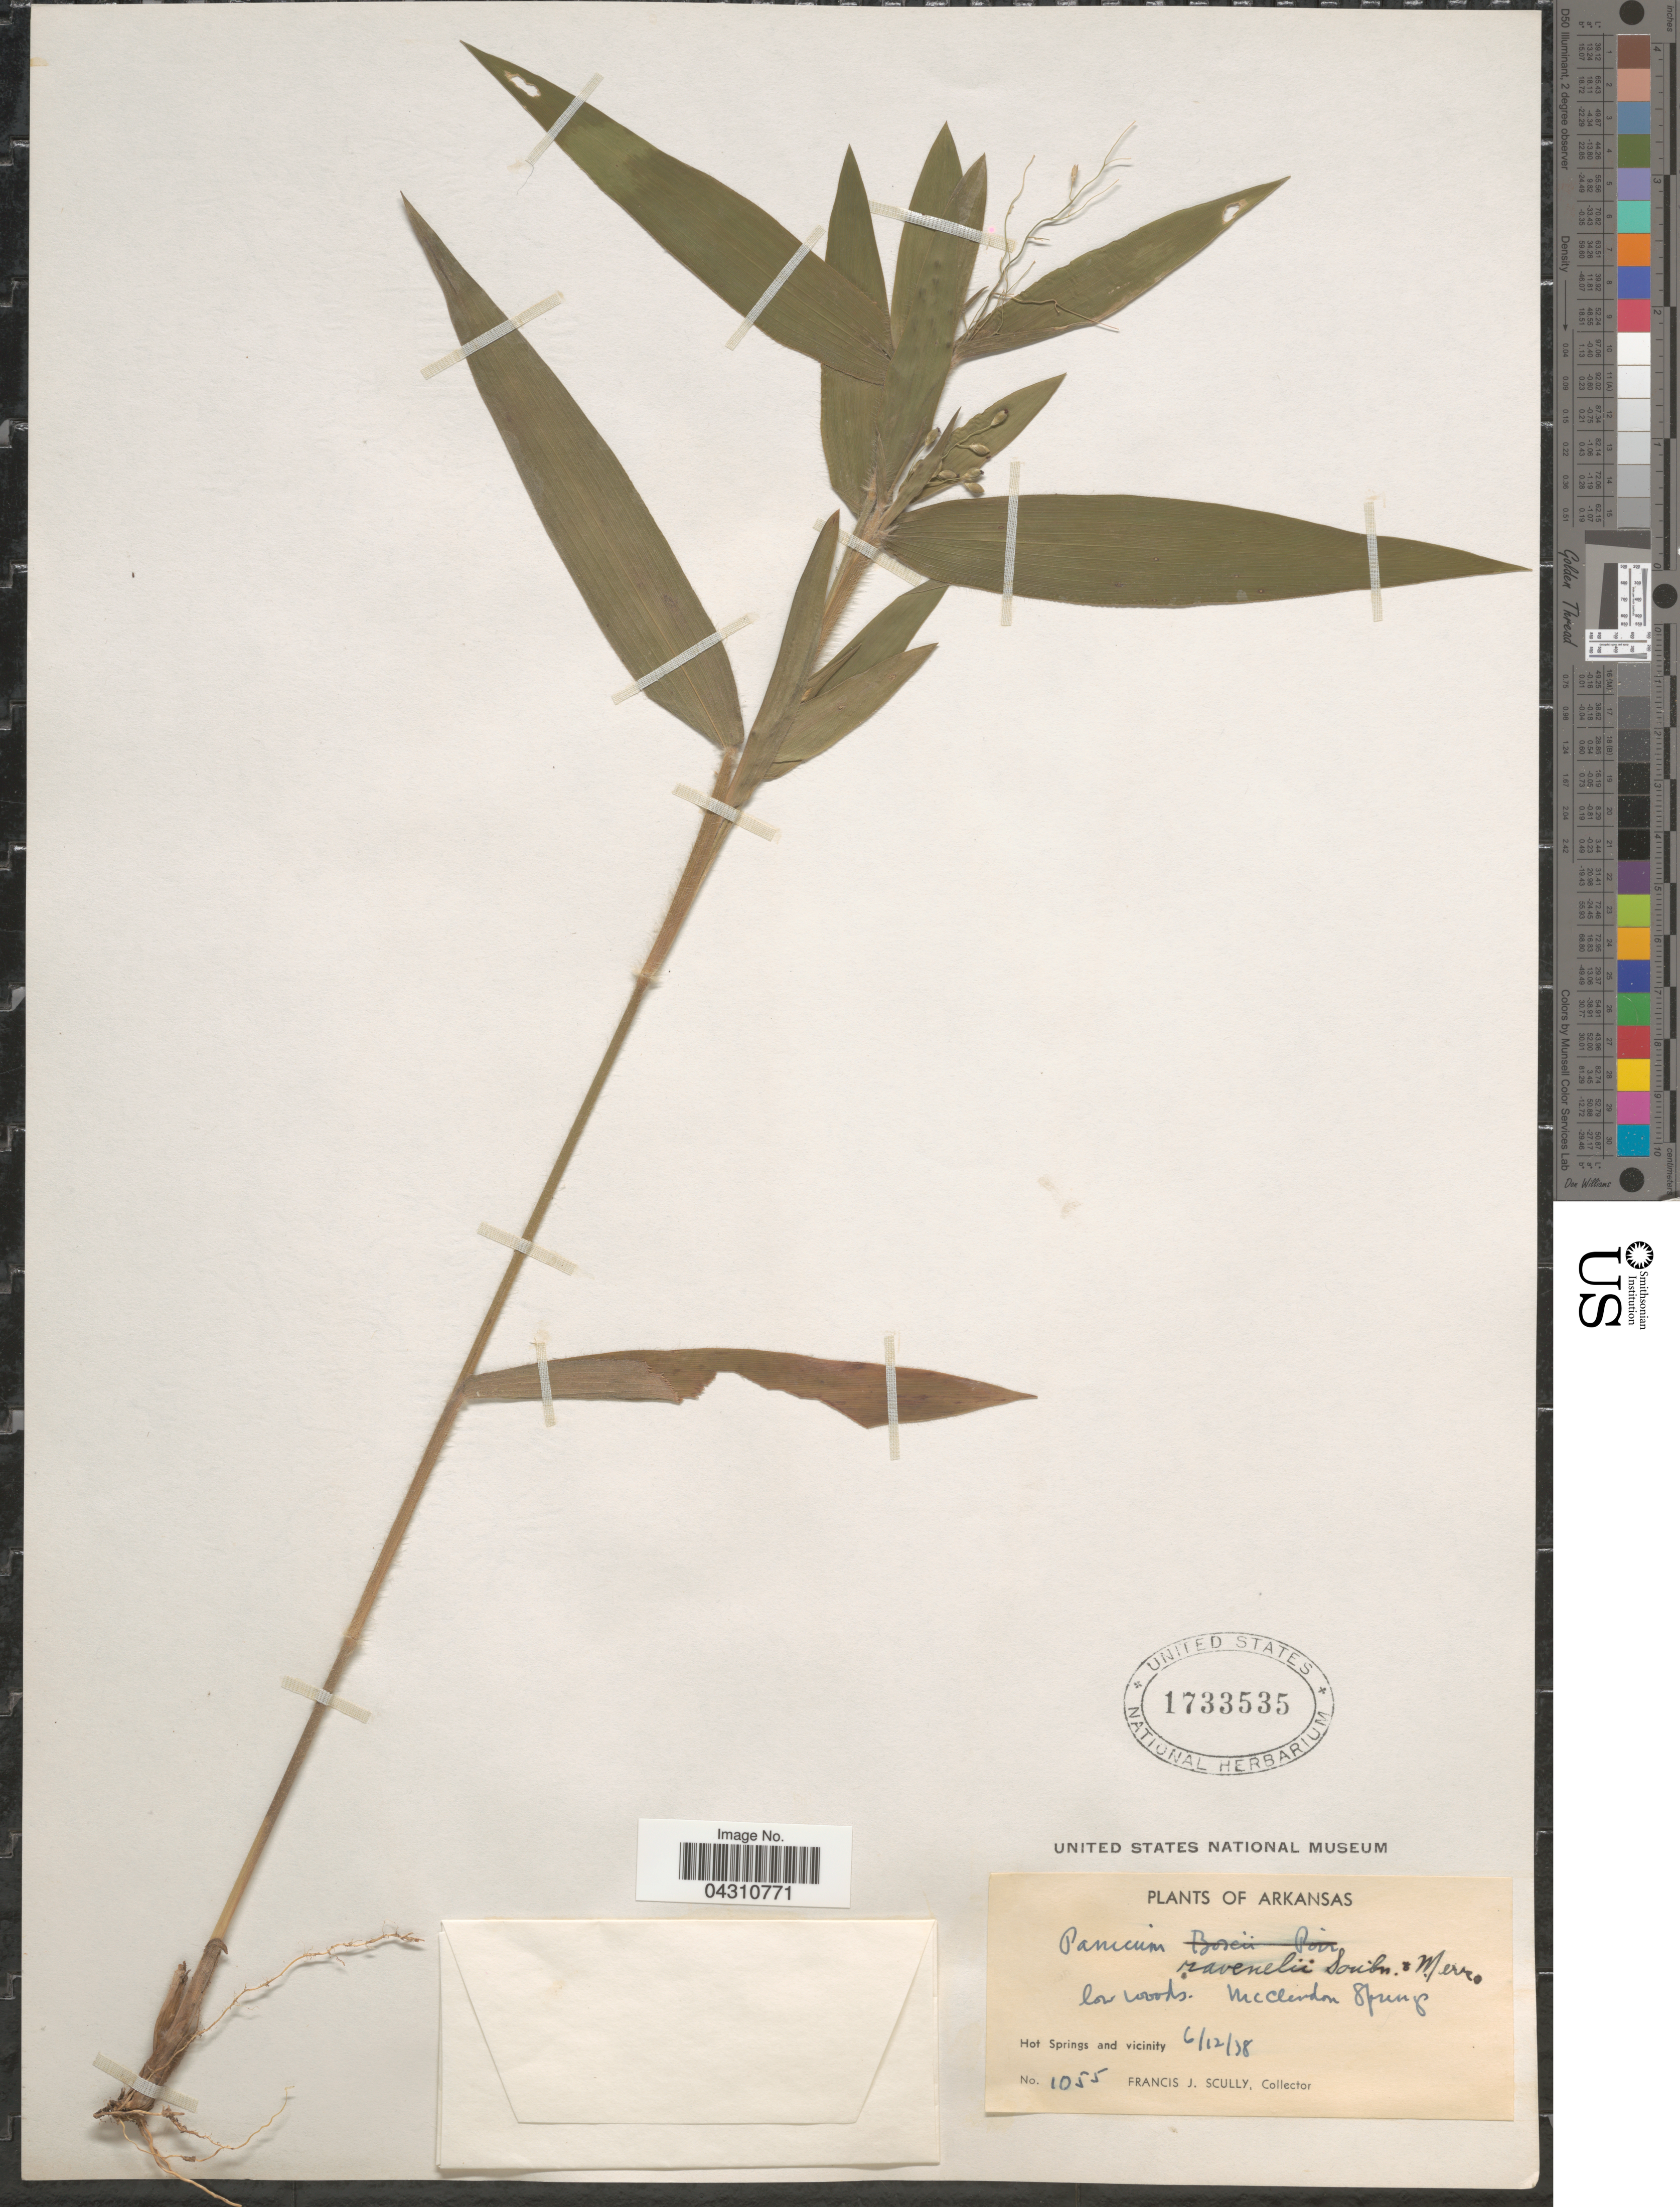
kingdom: Plantae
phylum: Tracheophyta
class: Liliopsida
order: Poales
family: Poaceae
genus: Dichanthelium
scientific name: Dichanthelium ravenelii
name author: (Scribn. & Merr.) Gould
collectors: F. J. Scully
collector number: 1055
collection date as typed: Transcribed d/m/y: 12/6/38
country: United States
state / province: Arkansas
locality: Low woods. Mc Clerdon Springs. Hot Springs and vicinity.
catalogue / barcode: US 1733535